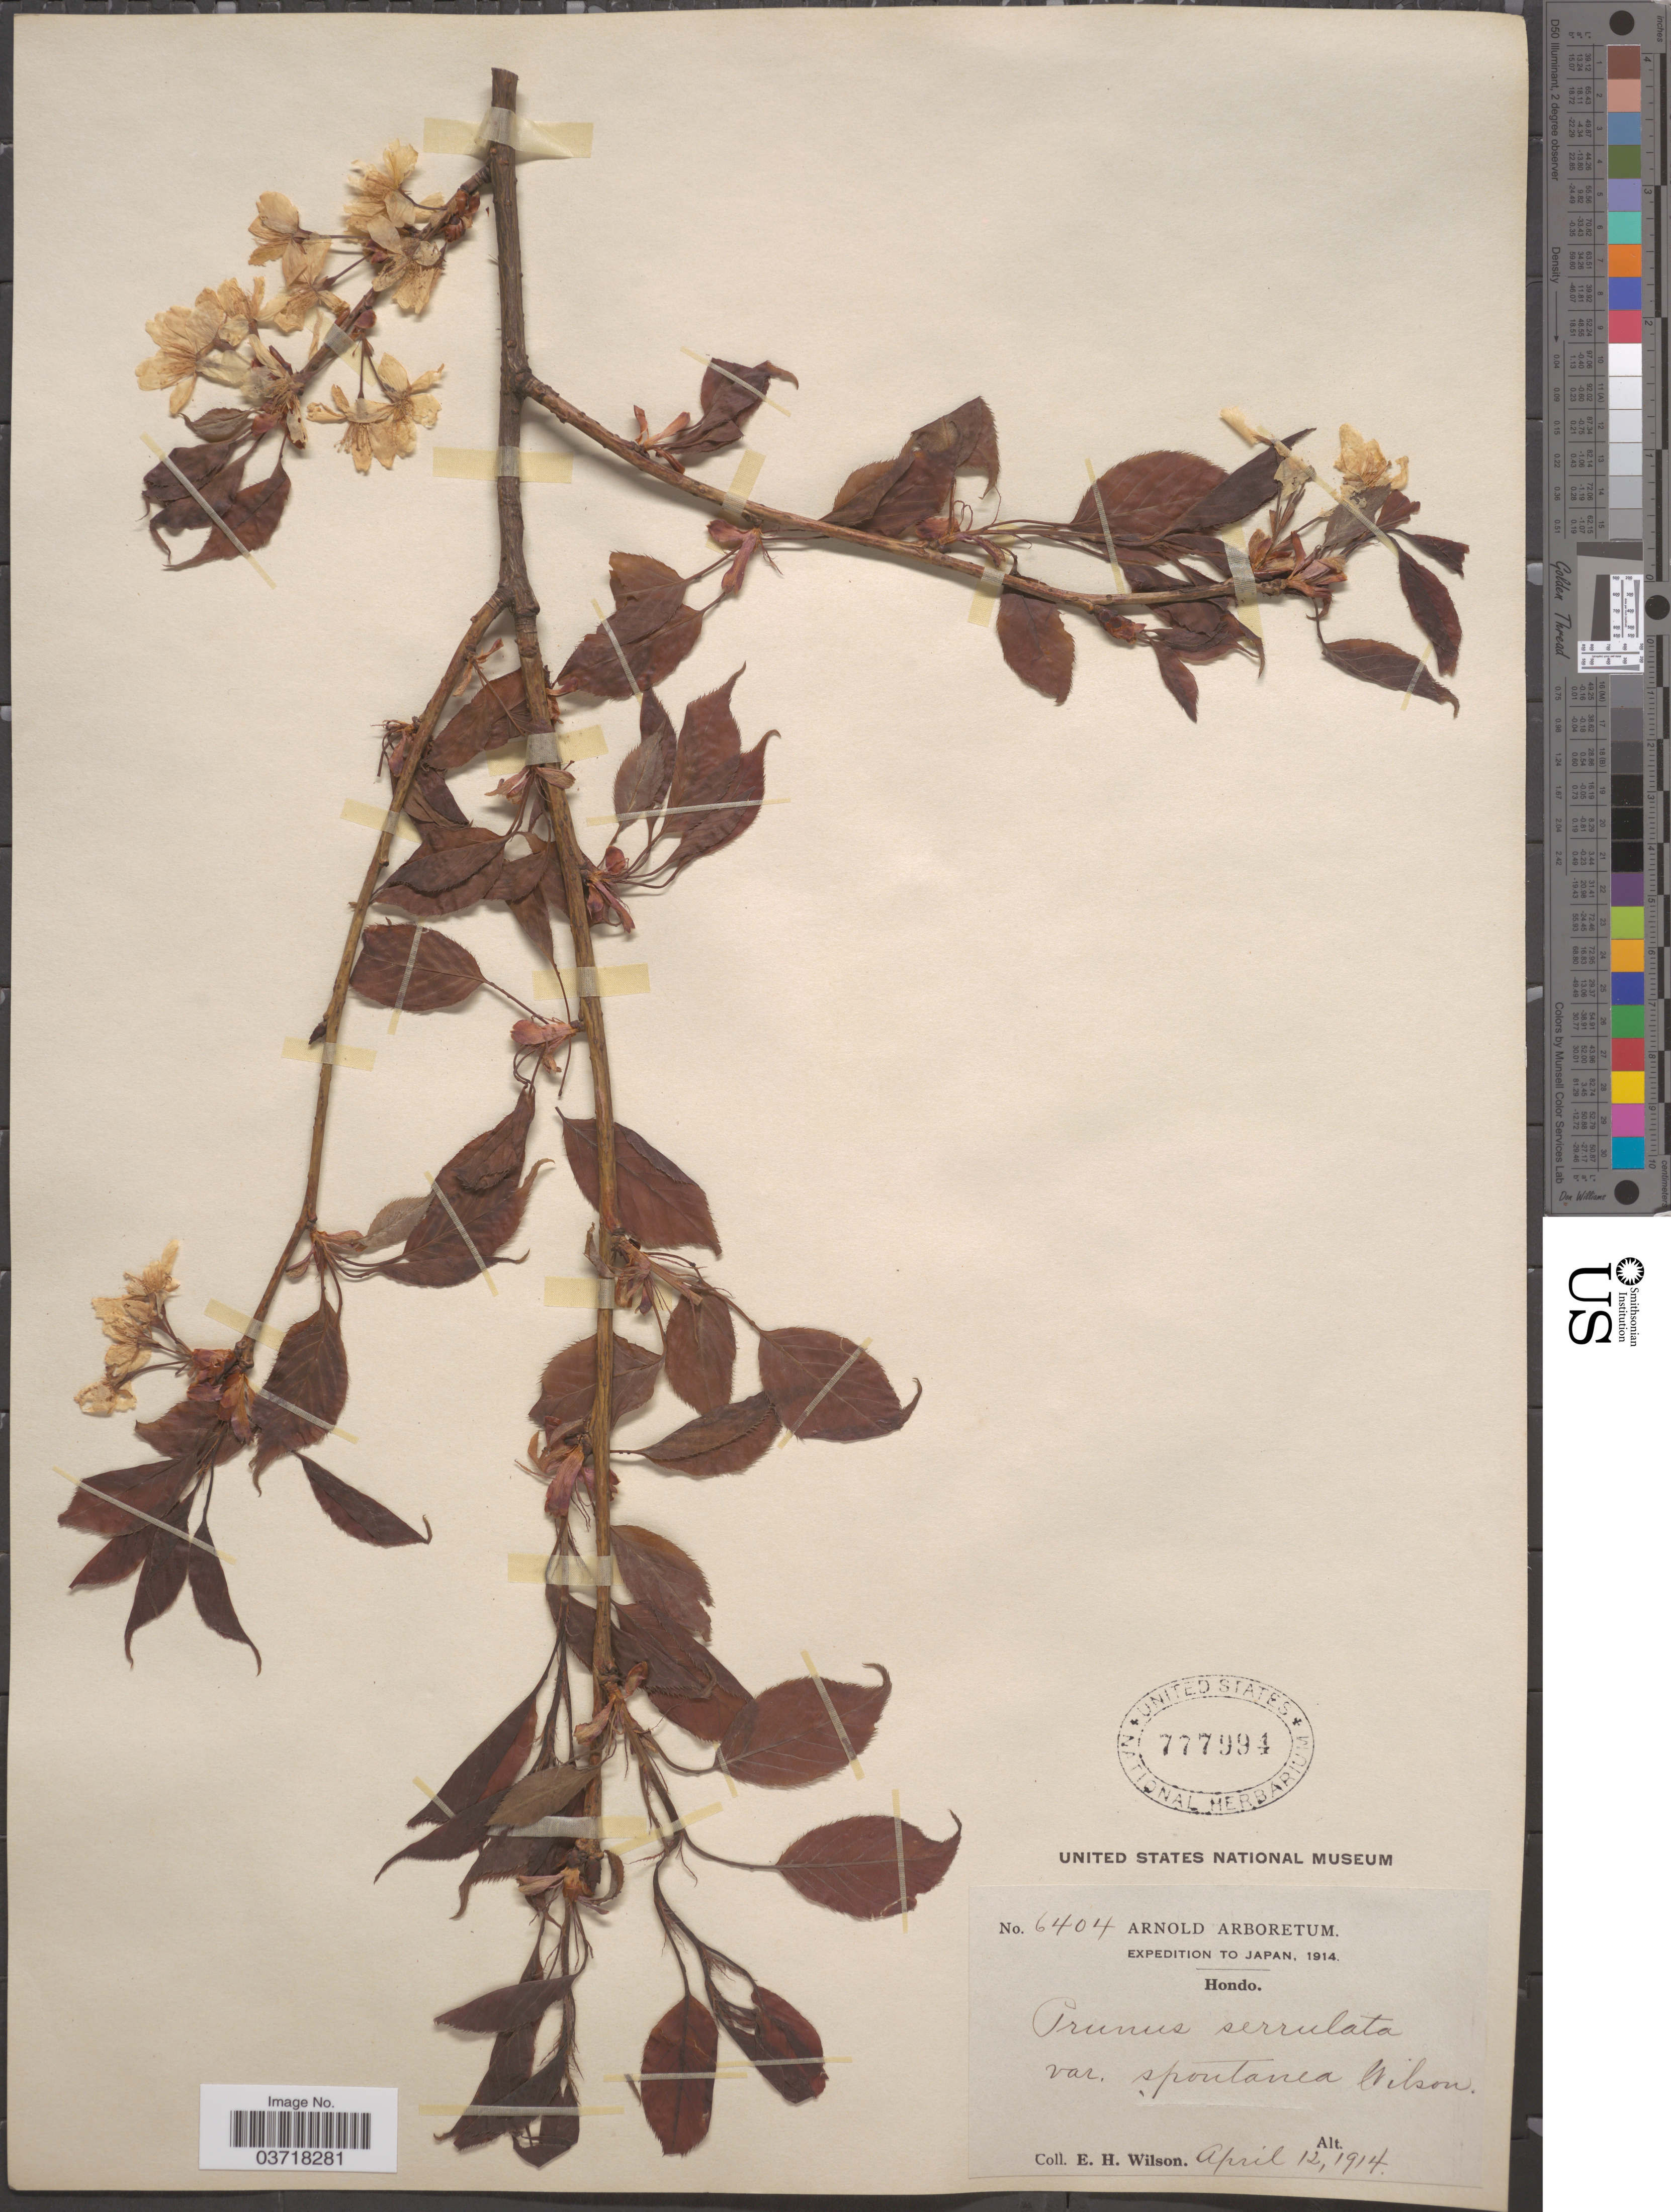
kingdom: Plantae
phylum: Tracheophyta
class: Magnoliopsida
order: Rosales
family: Rosaceae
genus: Prunus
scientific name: Prunus serrulata var. spontanea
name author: E.H. Wilson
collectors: E. Wilson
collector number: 6404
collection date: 1914-04-12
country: Japan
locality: Hondo.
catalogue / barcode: US 777994